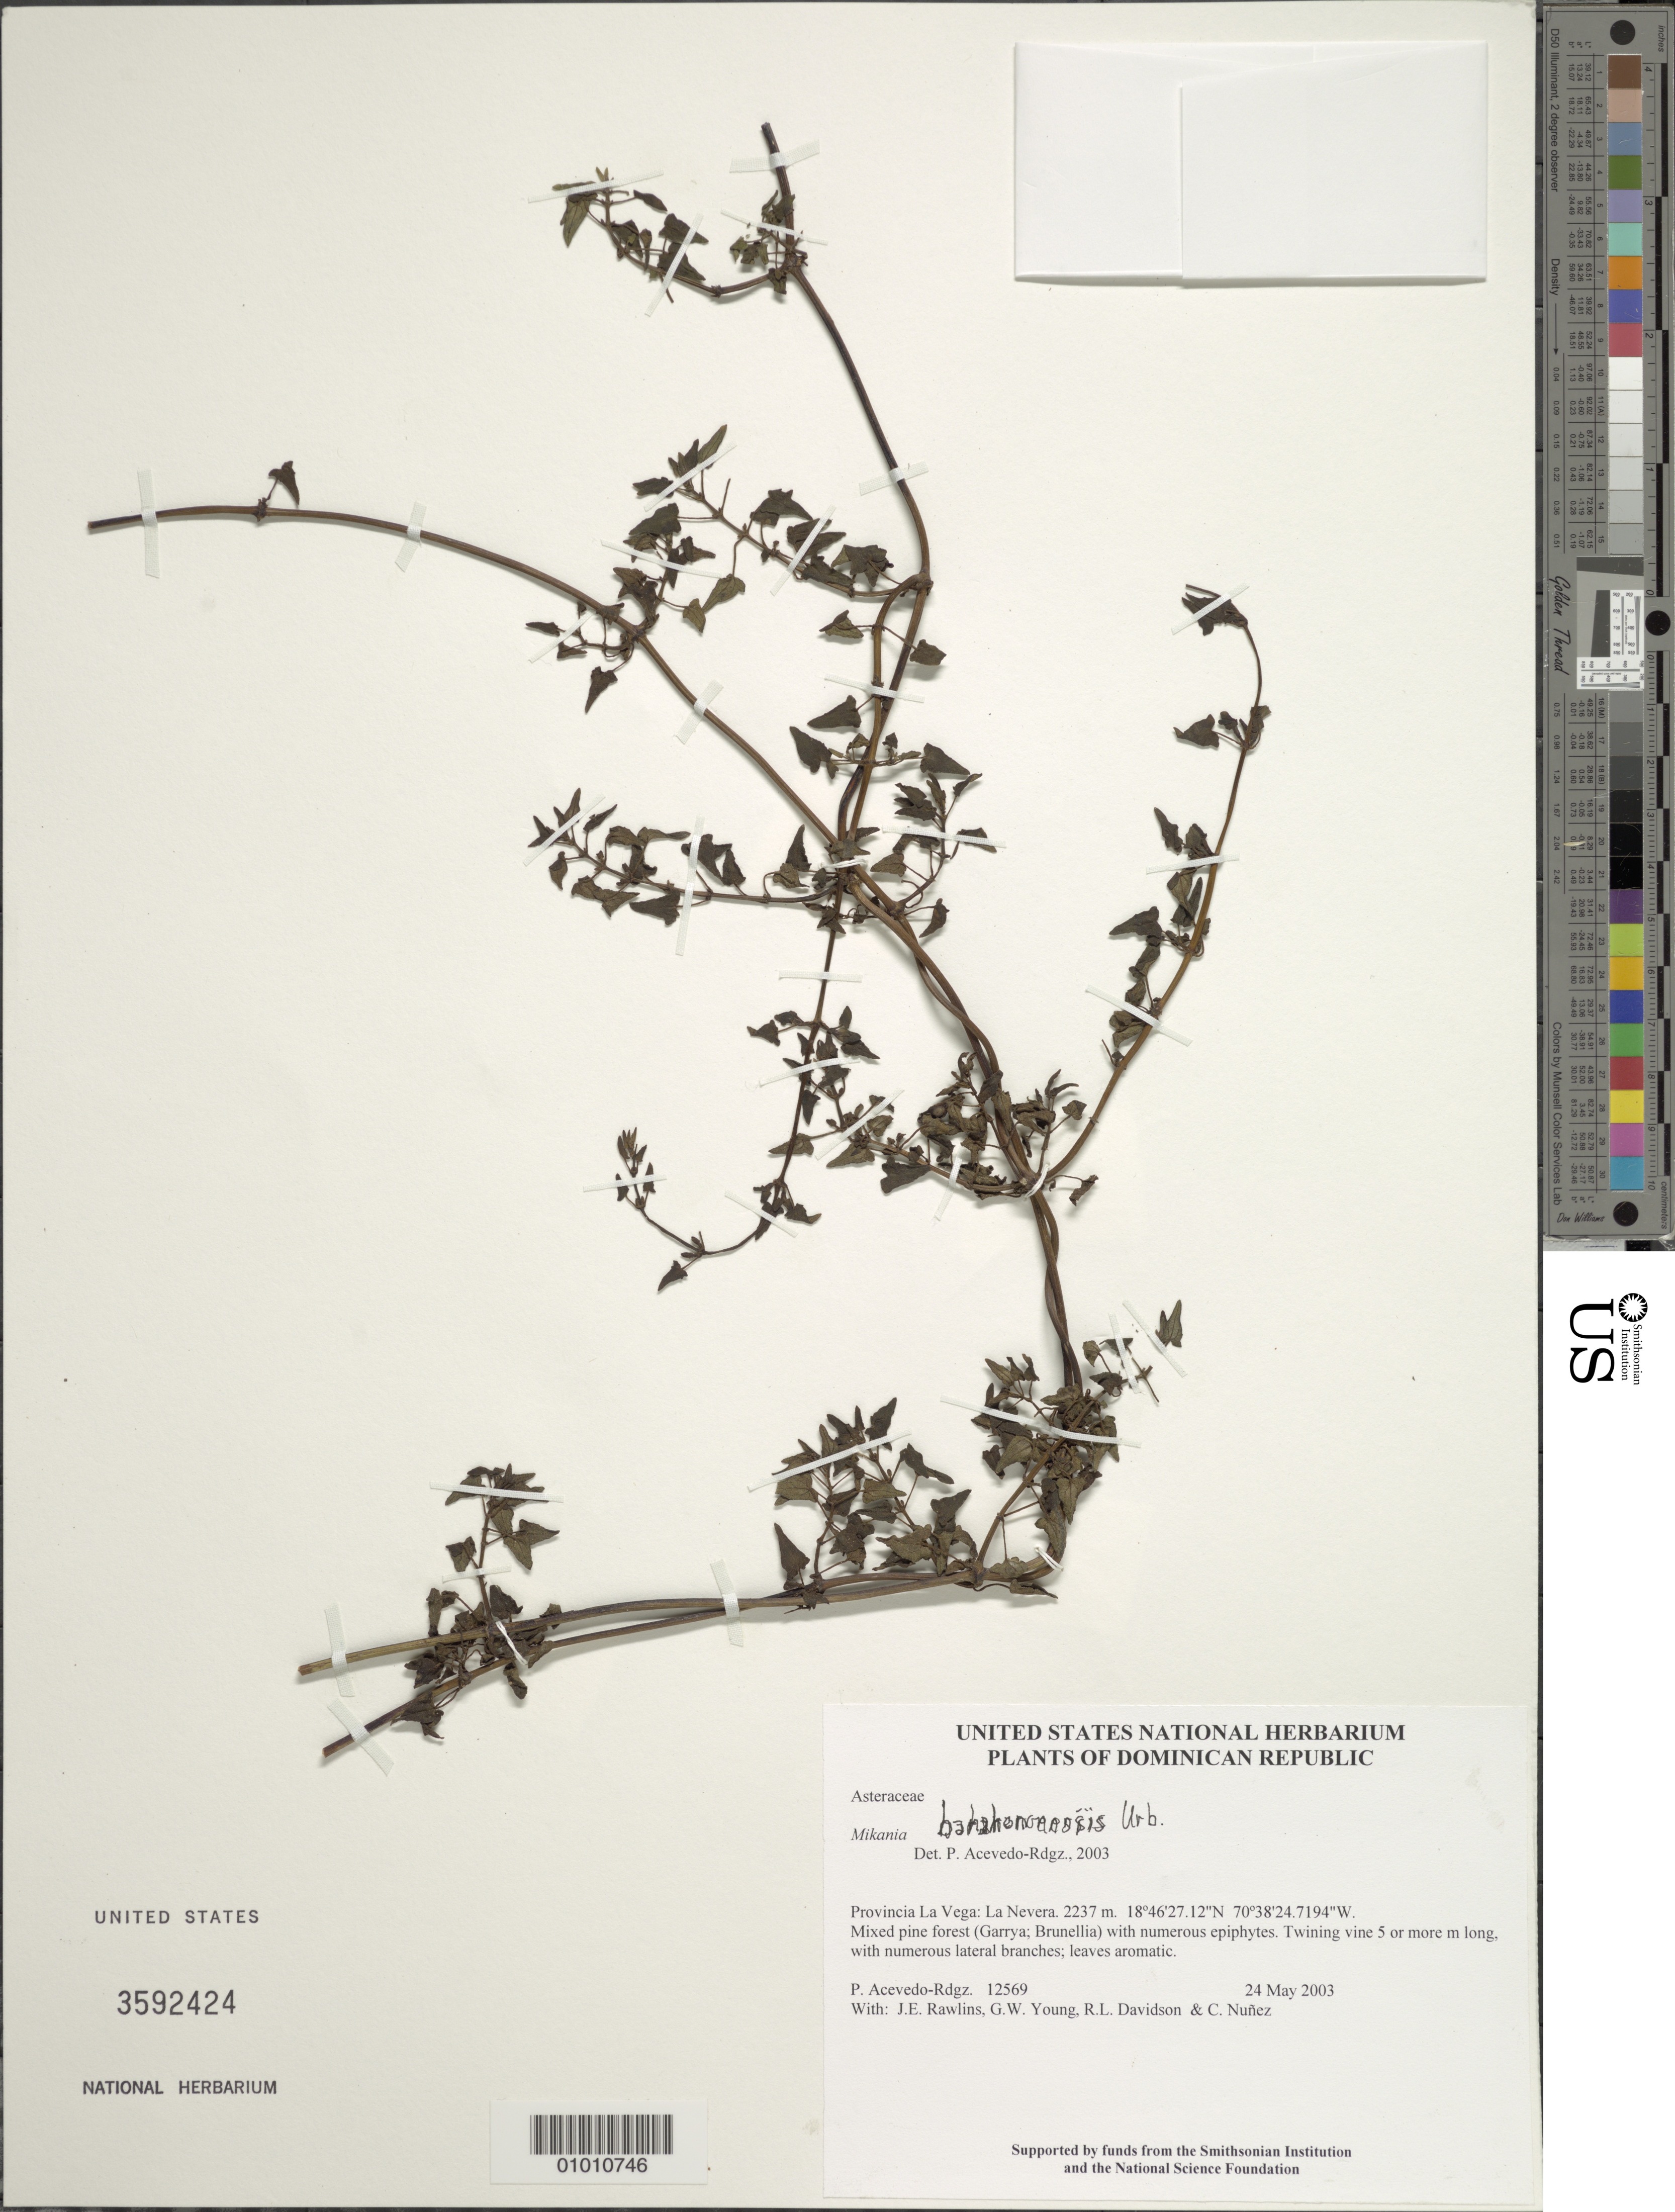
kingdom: Plantae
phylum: Tracheophyta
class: Magnoliopsida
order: Asterales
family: Asteraceae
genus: Mikania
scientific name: Mikania barahonensis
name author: Urb.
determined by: Robinson, Harold E., (US)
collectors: P. Acevedo-Rodr., J. Rawlins, G. Young, R. Davidson & C. Nunez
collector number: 12569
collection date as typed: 24 May 2003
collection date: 2003-05-24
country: Dominican Republic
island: Hispaniola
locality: Provincia La Vega: La Nevera.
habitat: Mixed pine forest (Garrya; Brunellia) with numerous epiphytes.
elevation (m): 2237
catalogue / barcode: US 3592424